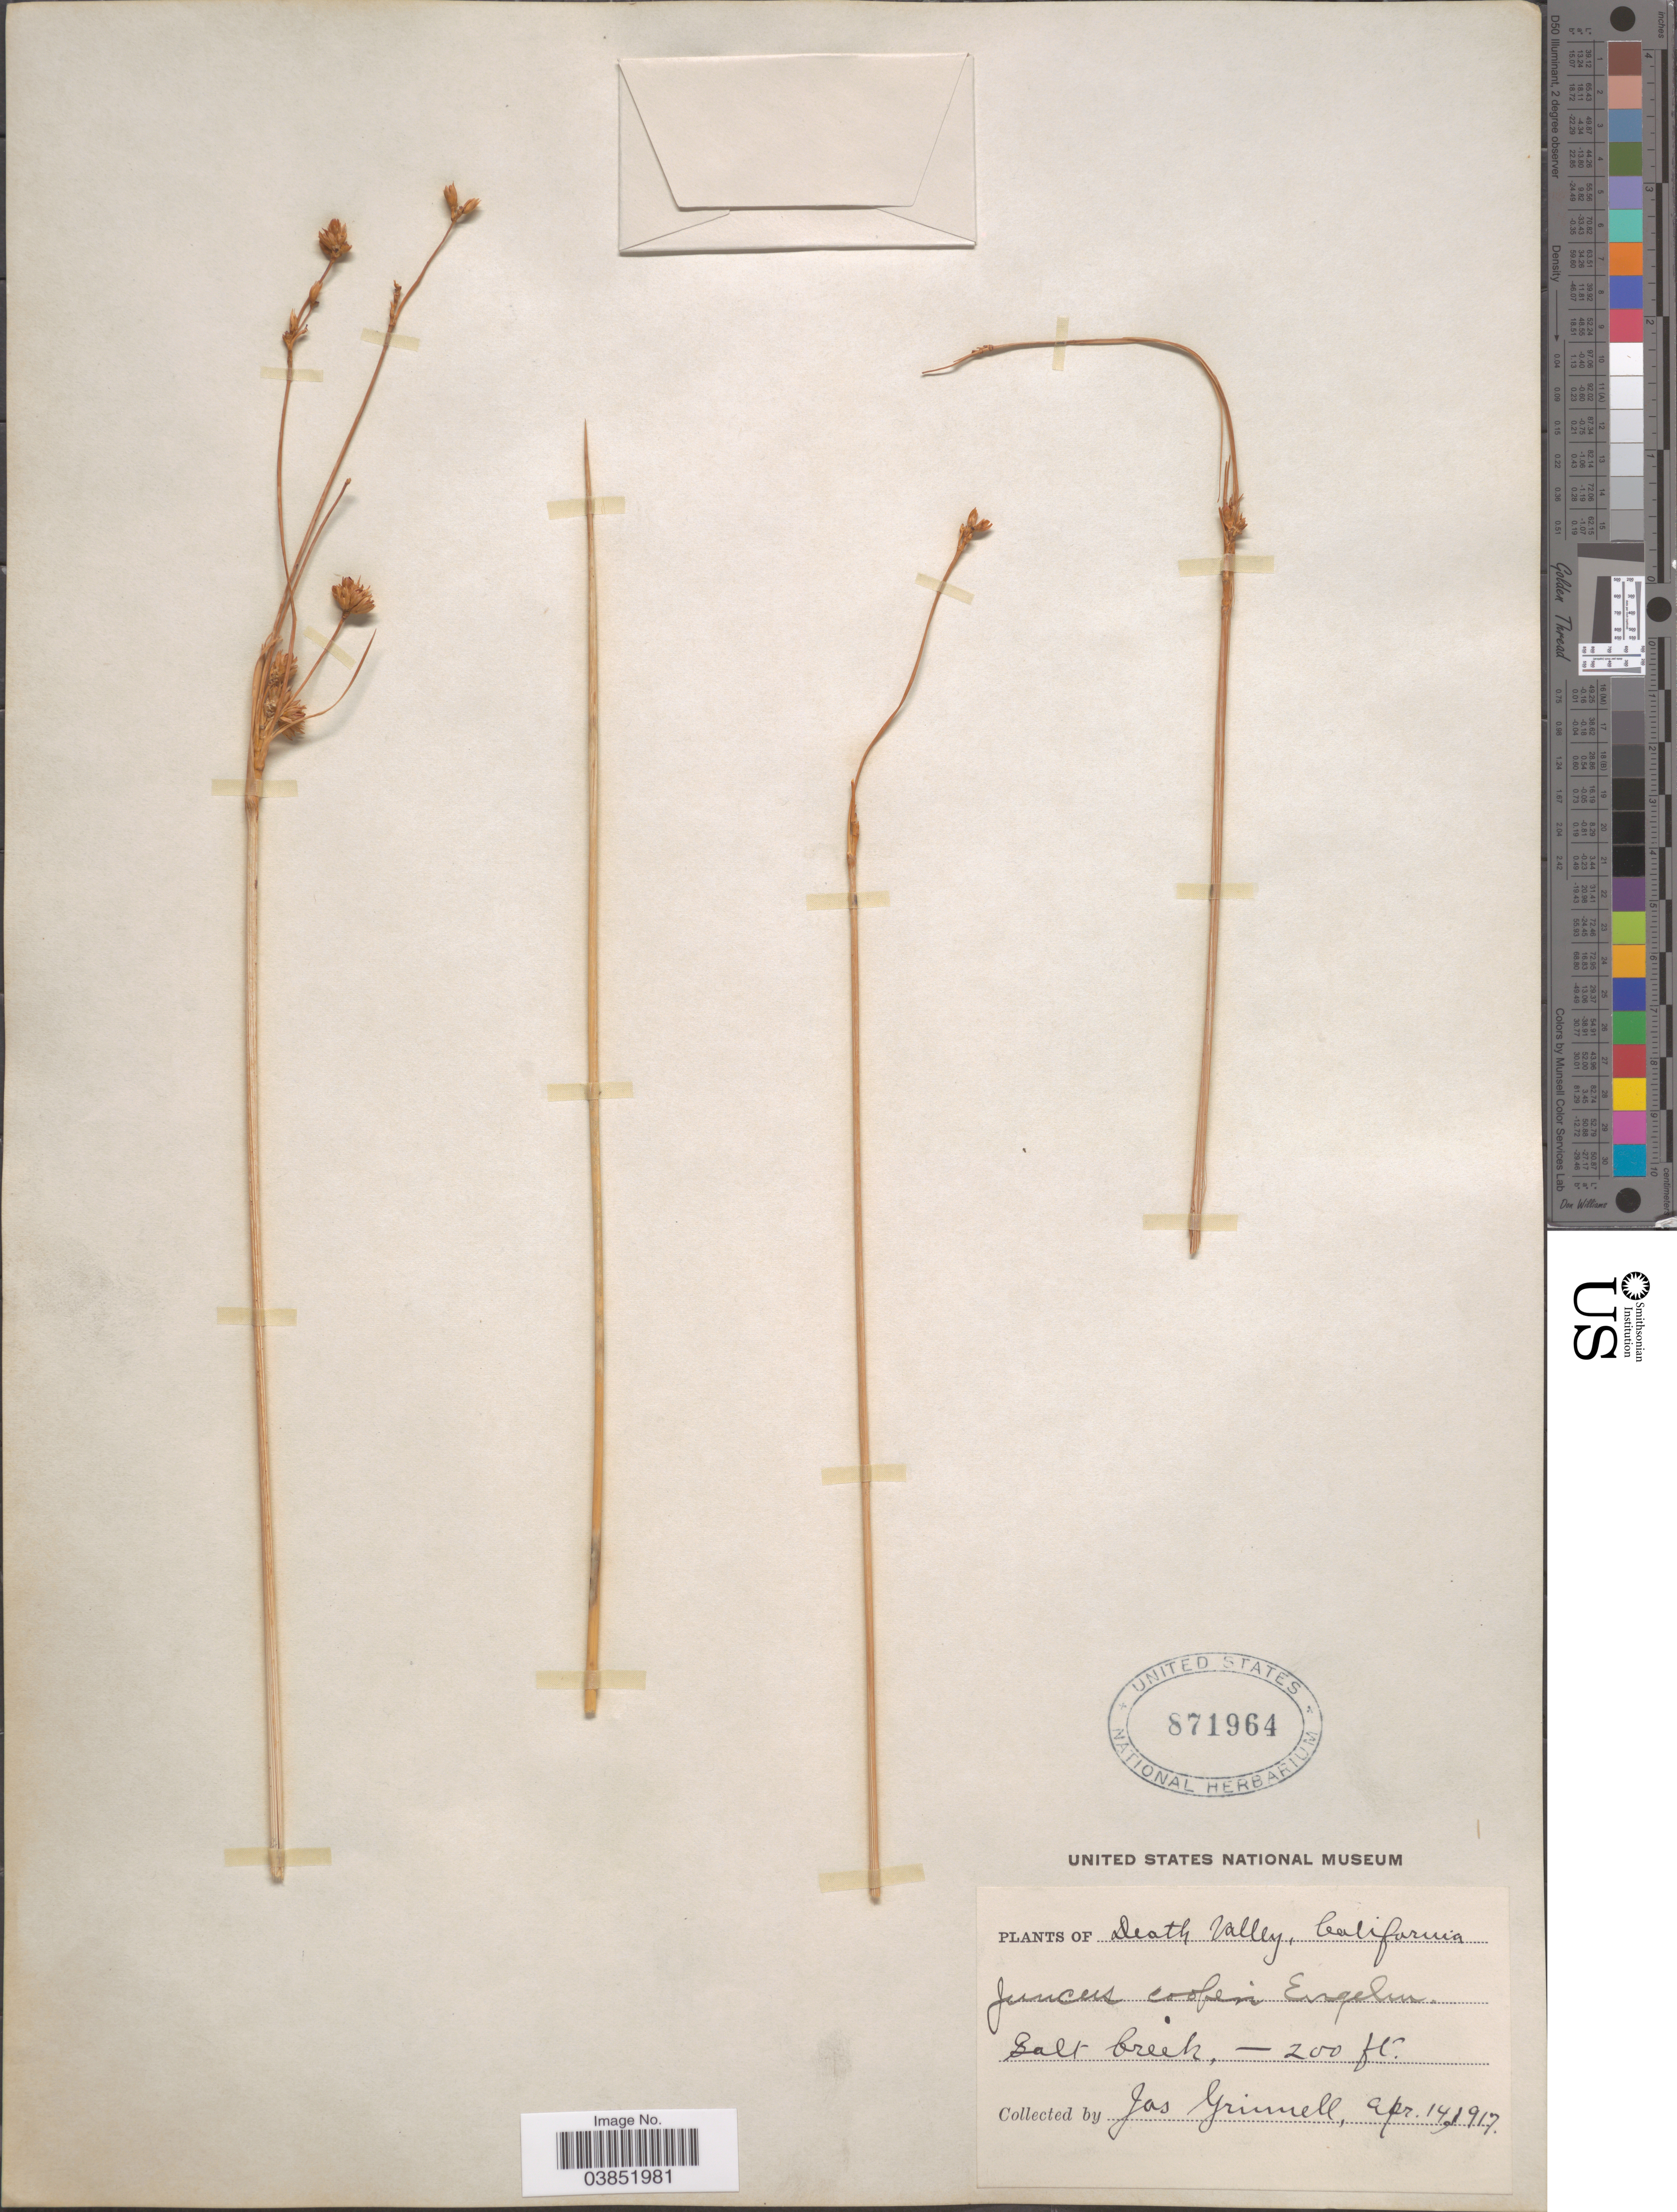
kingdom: Plantae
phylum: Tracheophyta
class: Liliopsida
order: Poales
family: Juncaceae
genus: Juncus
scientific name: Juncus cooperi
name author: Engelm.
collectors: J. Grinnell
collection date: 1917-04-14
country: United States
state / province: California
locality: Death Valley. Salt Creek.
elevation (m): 61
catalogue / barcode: US 871964